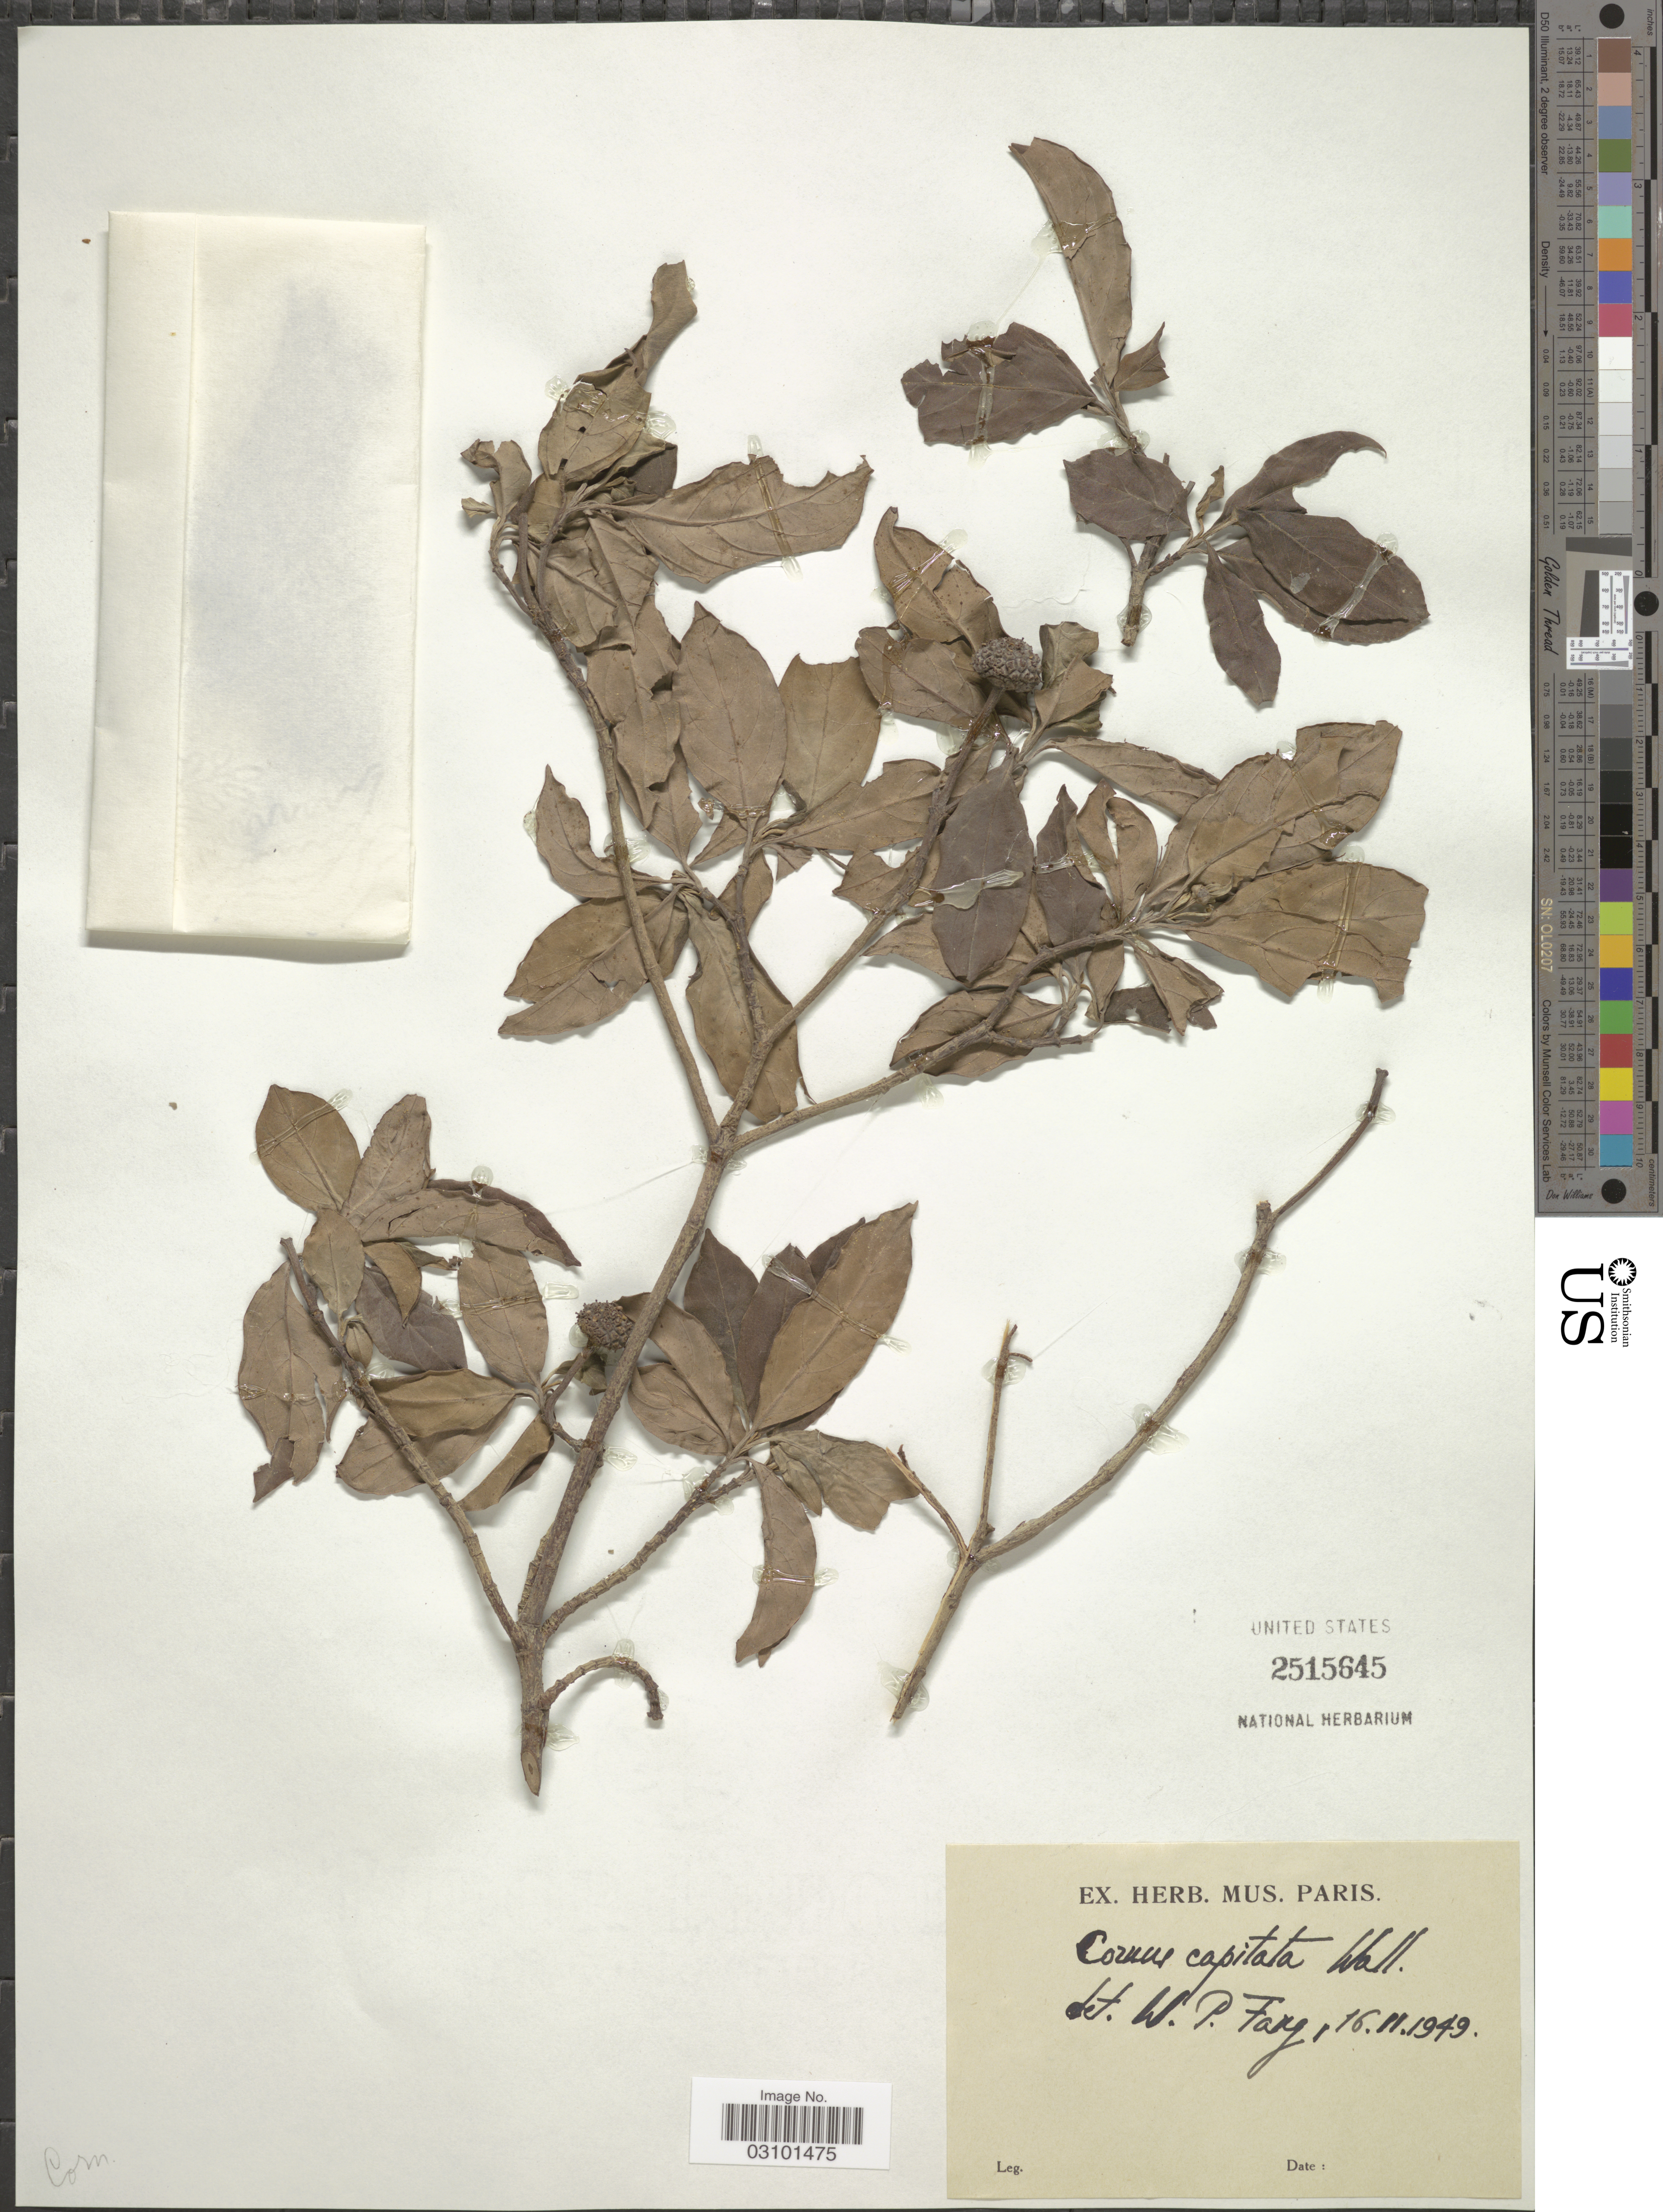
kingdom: Plantae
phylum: Tracheophyta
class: Magnoliopsida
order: Cornales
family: Cornaceae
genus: Cornus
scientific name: Cornus capitata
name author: Wall.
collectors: ex herb. Mus. Paris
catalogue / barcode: US 2515645